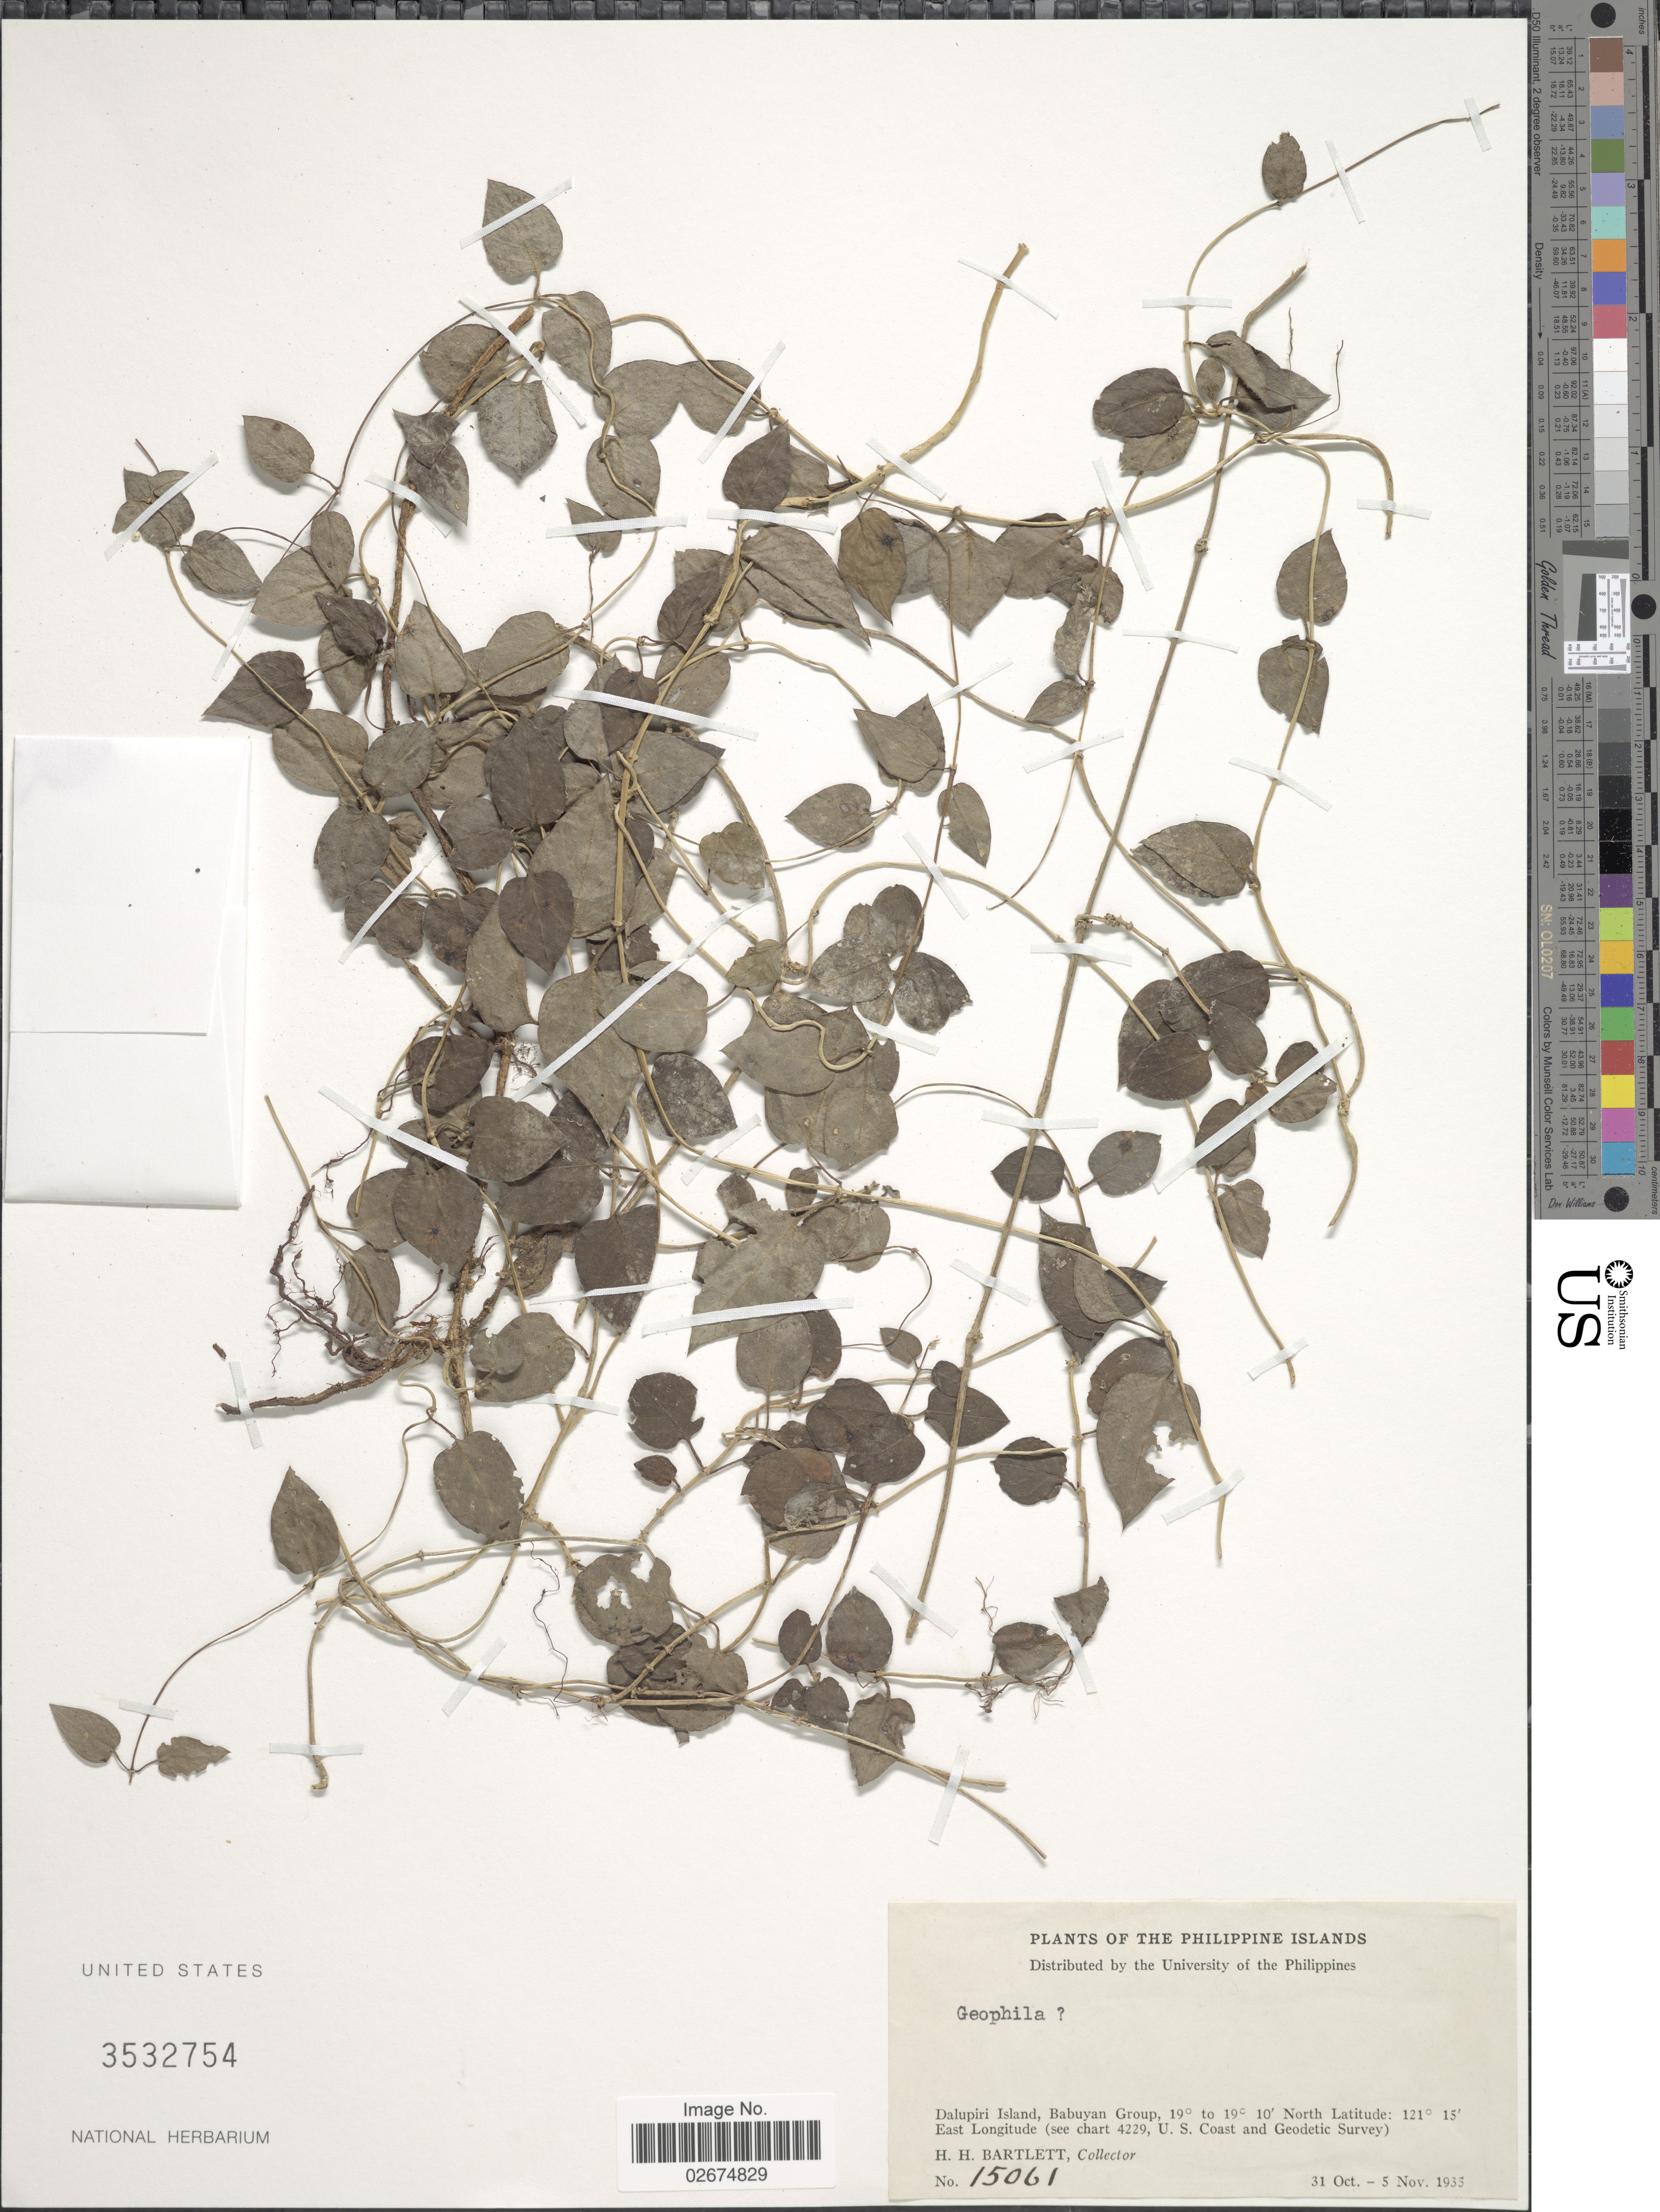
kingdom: Plantae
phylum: Tracheophyta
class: Magnoliopsida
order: Gentianales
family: Rubiaceae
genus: Carinta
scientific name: Carinta sp.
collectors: H. H. Bartlett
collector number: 15061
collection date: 1935-01-31/1935-11-05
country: Philippines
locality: Dalupiri Island, Babuyan Group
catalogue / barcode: US 3532754